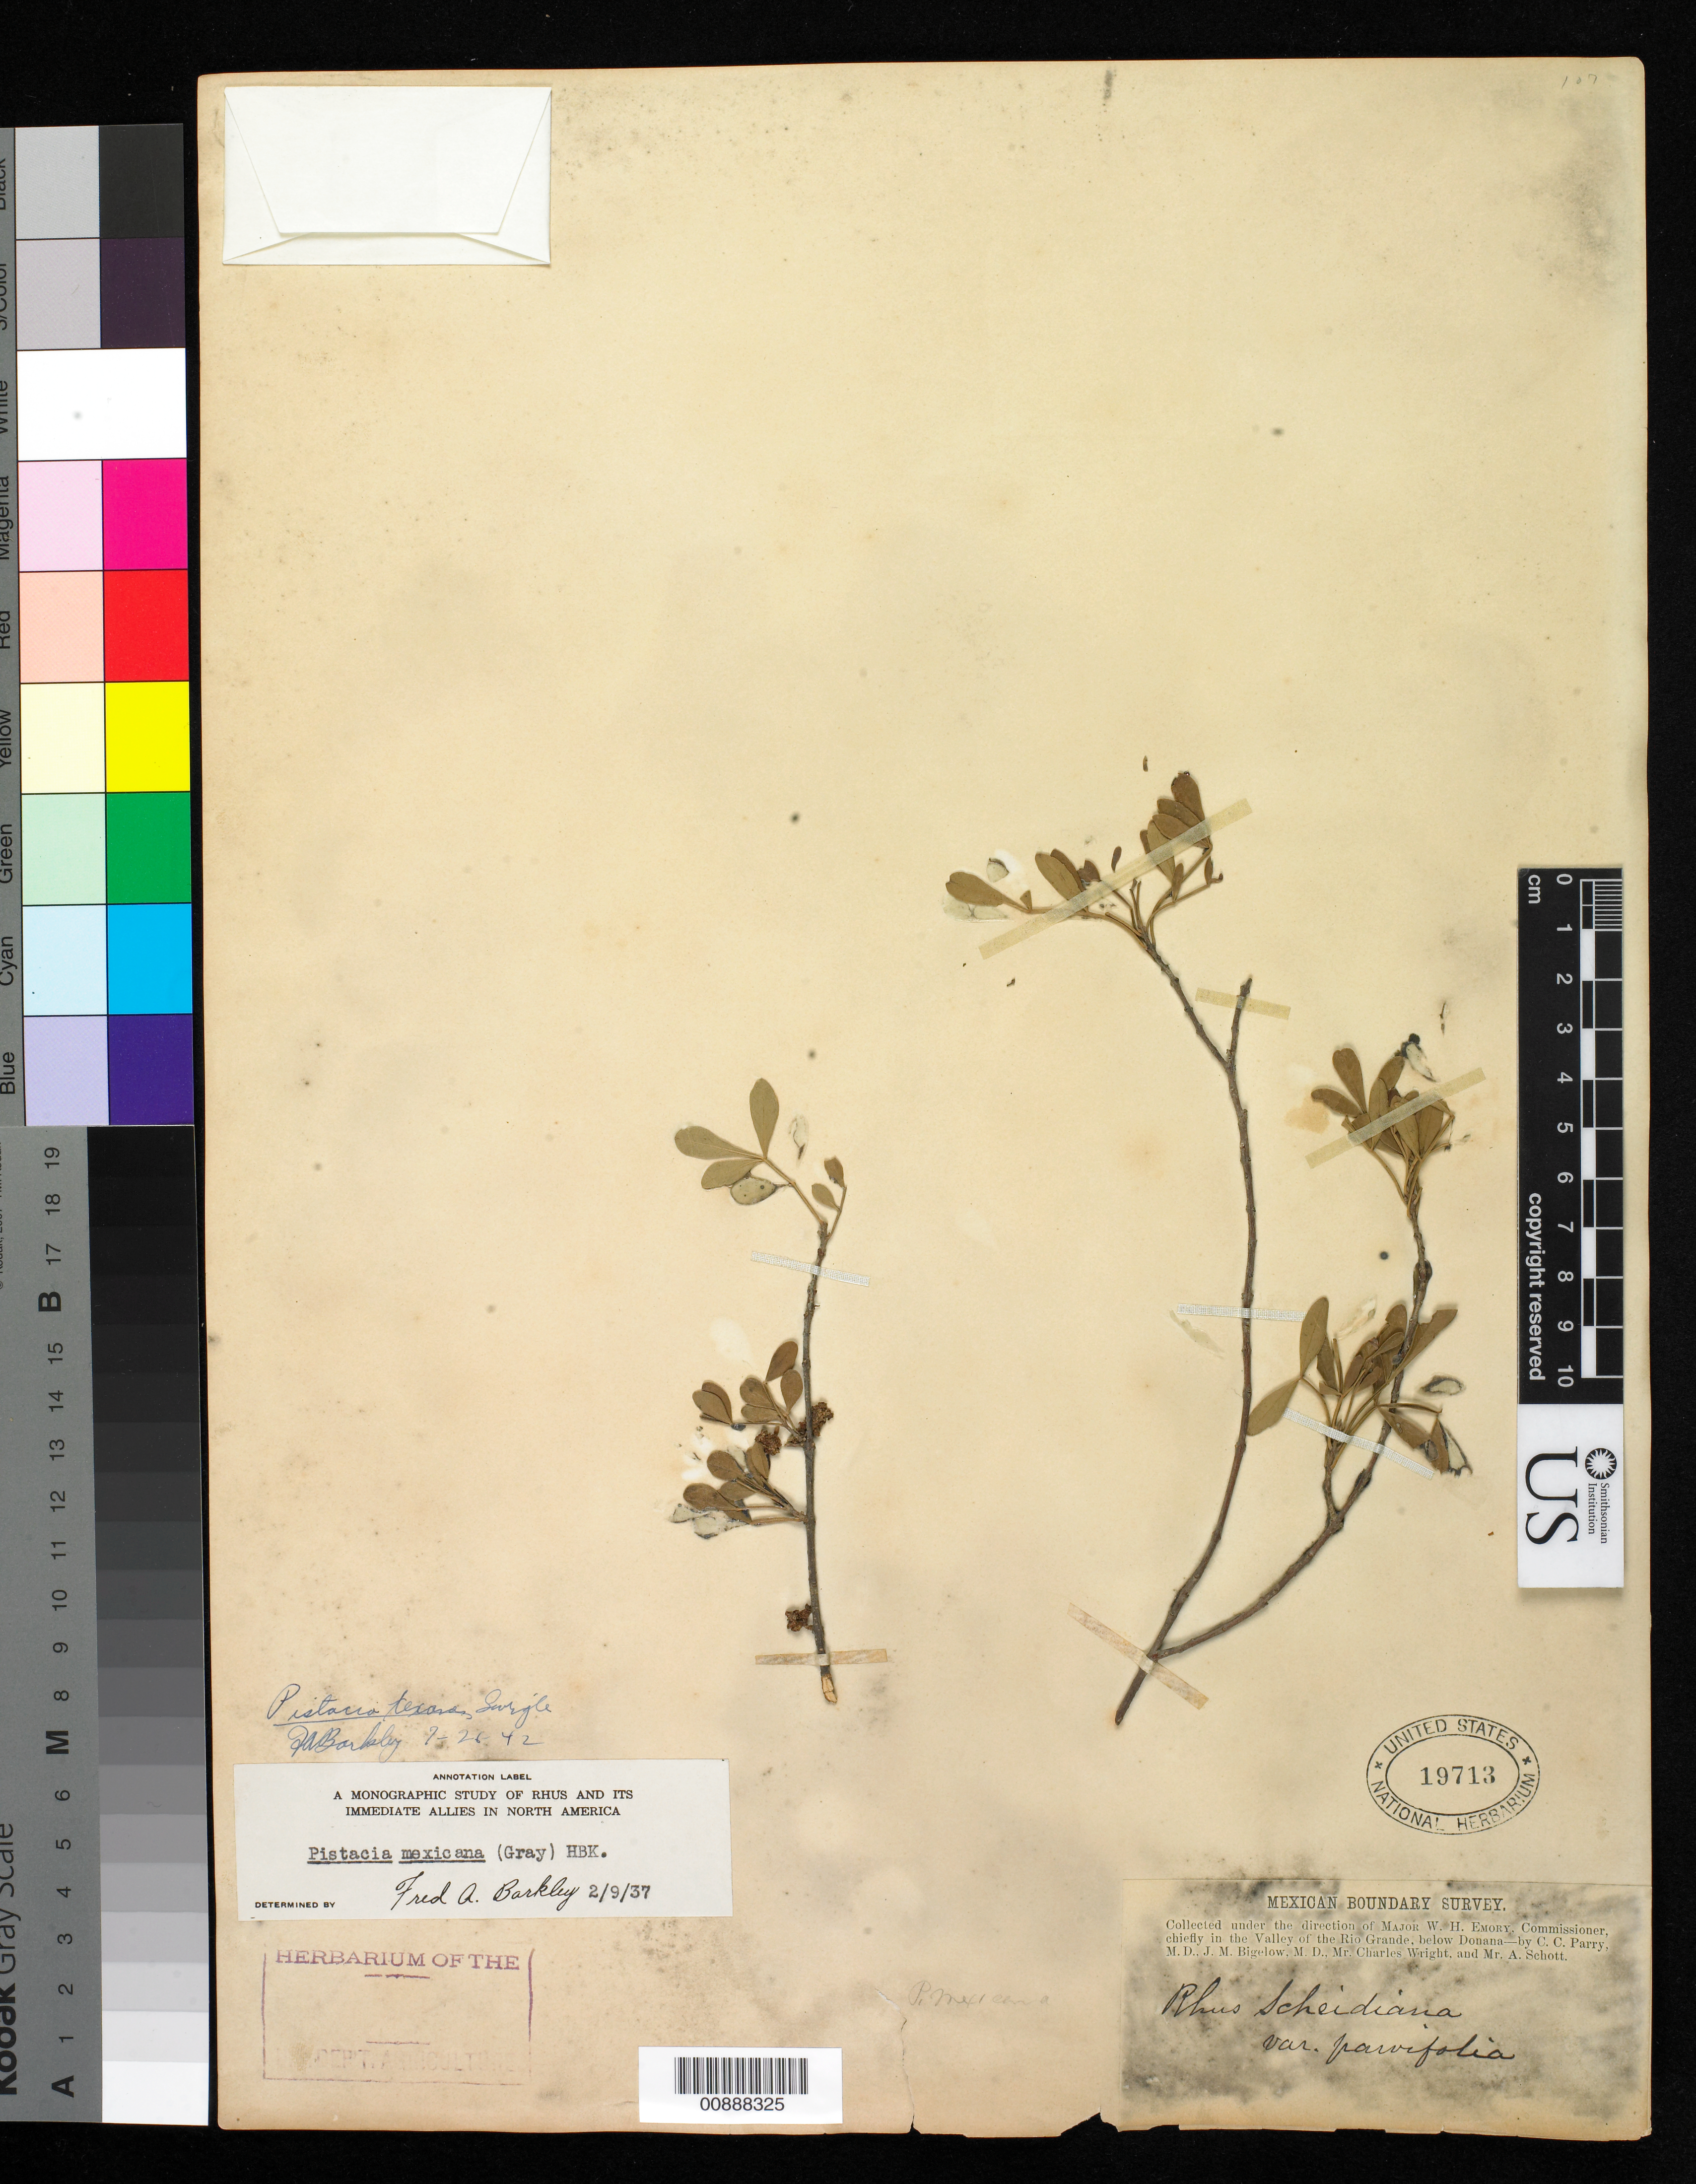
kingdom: Plantae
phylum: Tracheophyta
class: Magnoliopsida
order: Sapindales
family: Anacardiaceae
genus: Pistacia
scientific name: Pistacia mexicana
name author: Kunth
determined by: Mitchell, John D.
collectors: C. C. Parry, J. M. Bigelow, C. Wright & A. C. V. Schott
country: United States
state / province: New Mexico / Texas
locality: Valley of the Rio Grande, below Doñana.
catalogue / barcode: US 19713